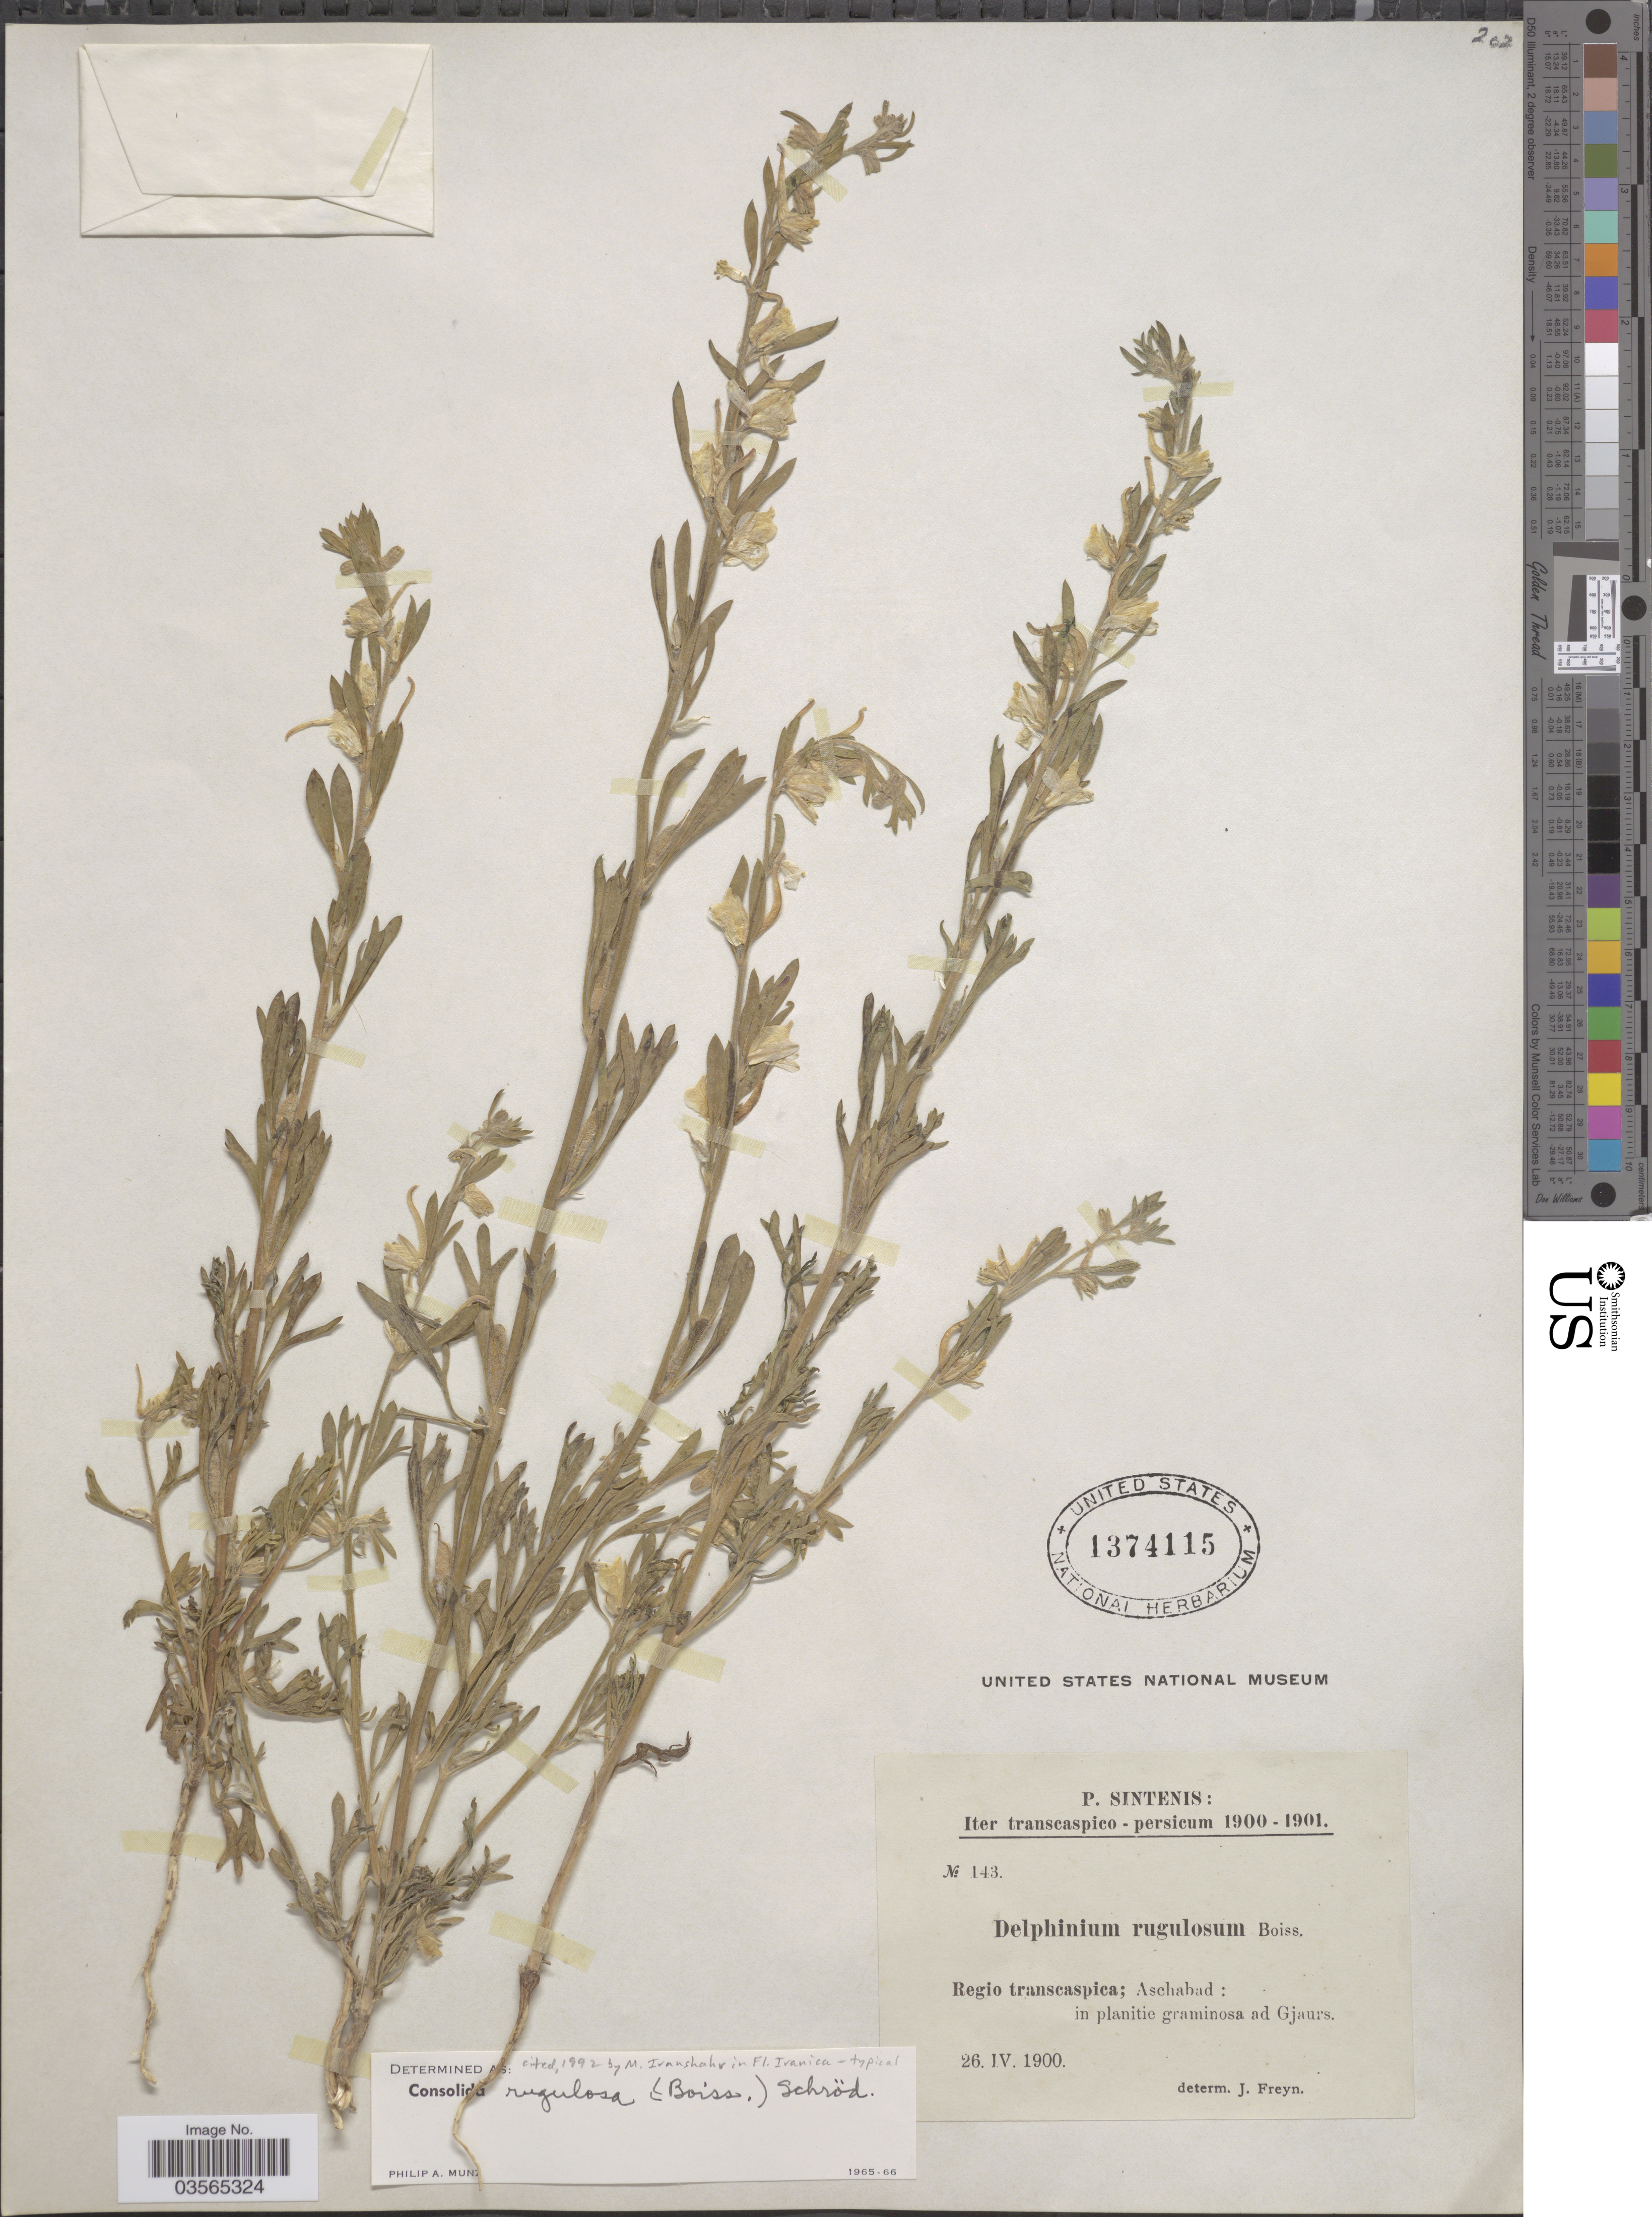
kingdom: Plantae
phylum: Tracheophyta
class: Magnoliopsida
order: Ranunculales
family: Ranunculaceae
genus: Delphinium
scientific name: Delphinium rugulosum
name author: Boiss.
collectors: P. Sintenis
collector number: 143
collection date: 1900-04-26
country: Iran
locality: Iter transcaspico-persicum. Regio transcaspica; Aschabad: in planitie graminosa ad Gjaurs.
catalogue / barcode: US 1374115